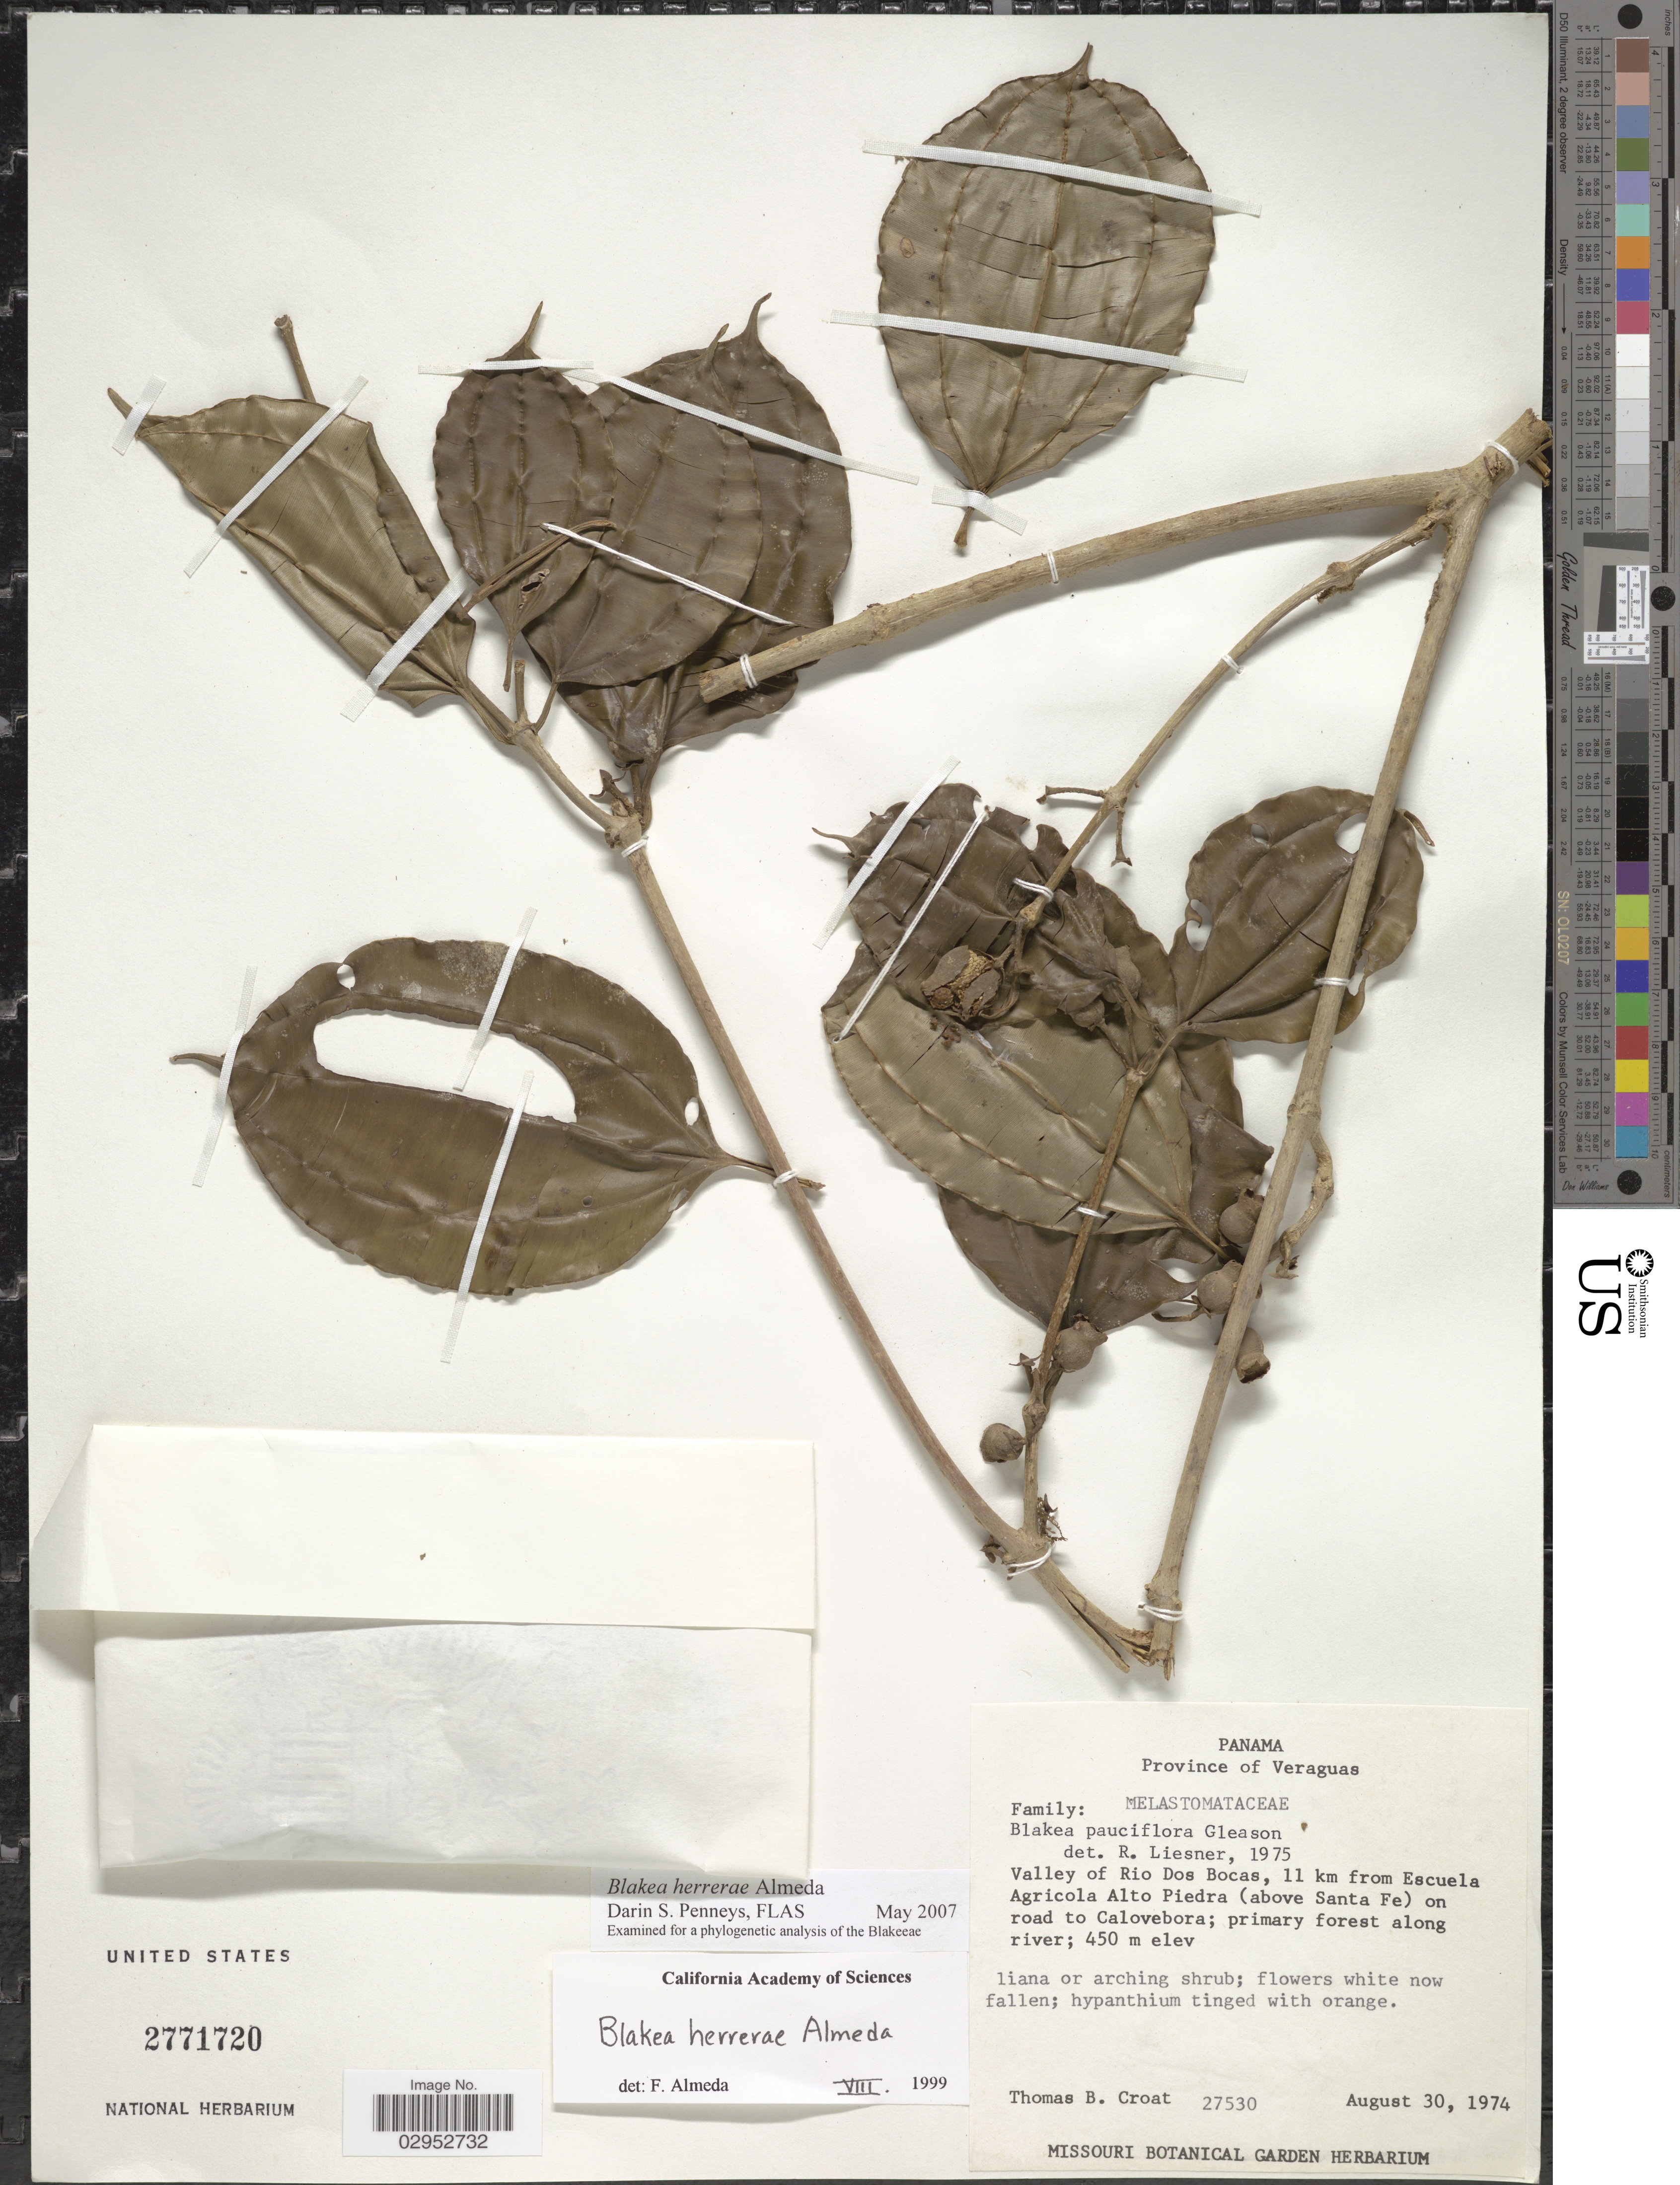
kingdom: Plantae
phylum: Tracheophyta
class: Magnoliopsida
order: Myrtales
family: Melastomataceae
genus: Blakea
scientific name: Blakea herrerae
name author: Almeda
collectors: T. B. Croat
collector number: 27530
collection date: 1974-08-30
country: Panama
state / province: Veraguas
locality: Province of Veraguas. Valley of Rio Dos Bocas, 11 km from Escuela Agricola Alto Piedra (above Santa Fe) on road to Calovebora.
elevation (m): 450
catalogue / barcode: US 2771720